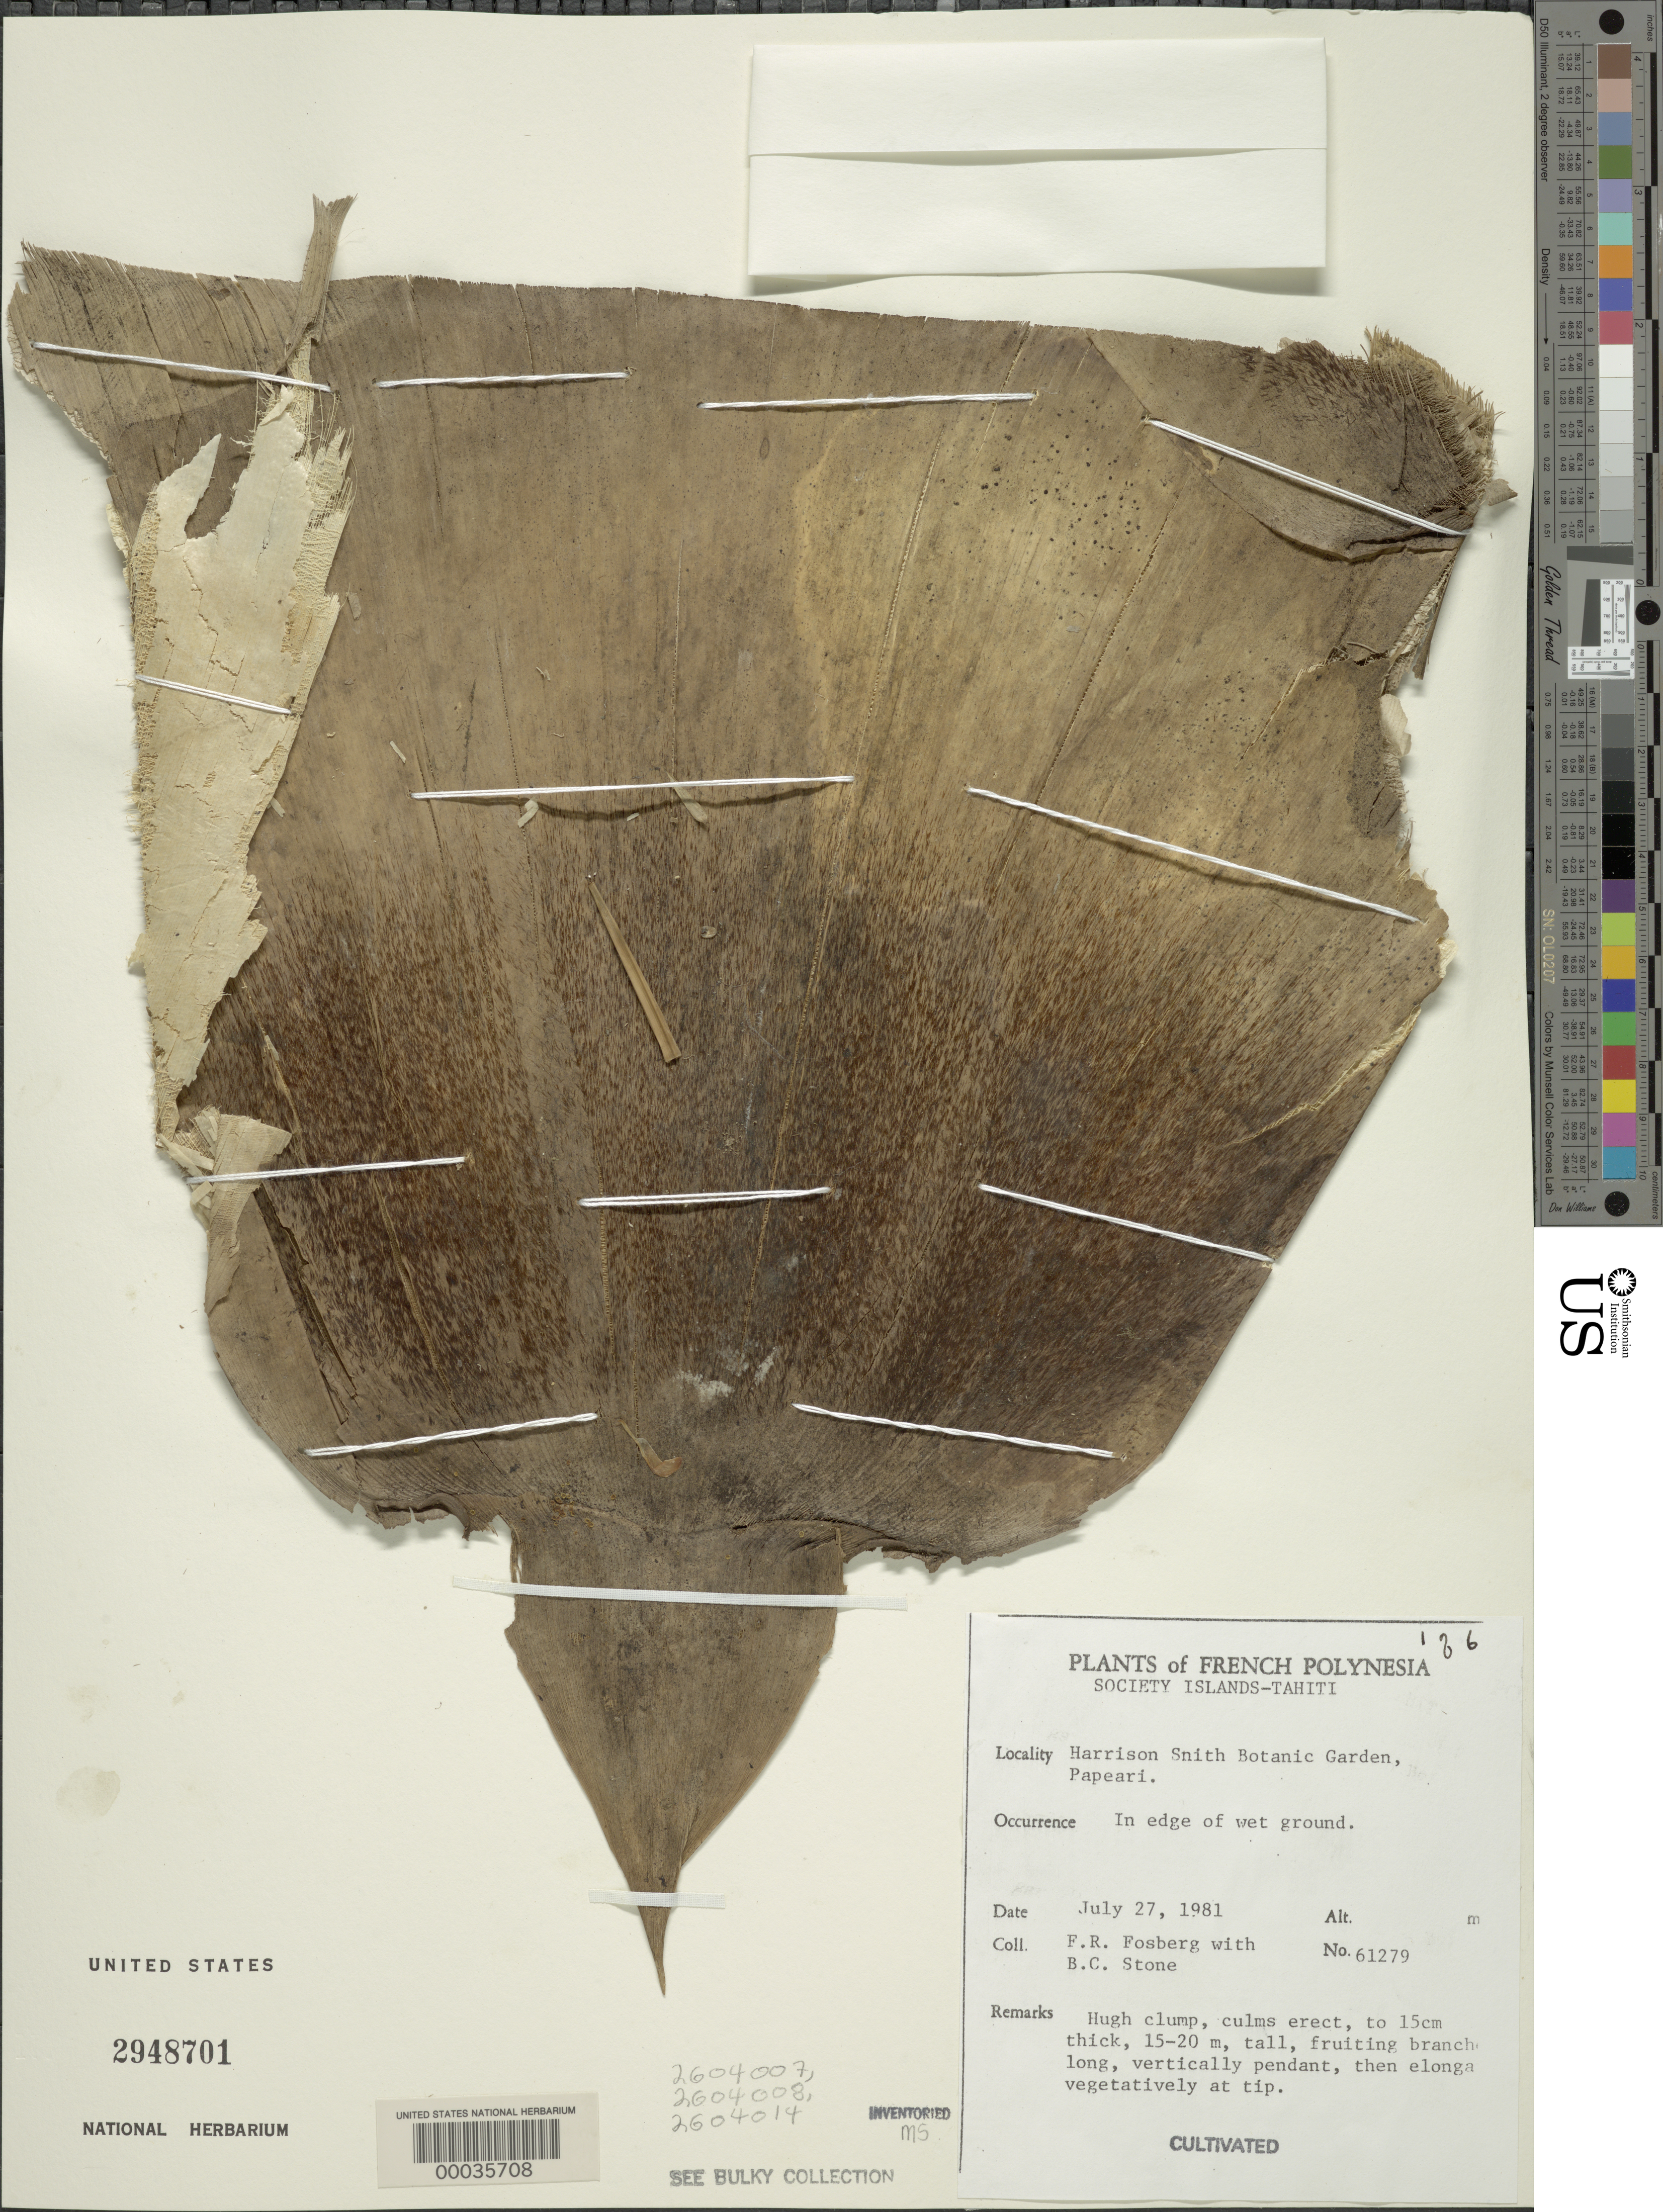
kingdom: Plantae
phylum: Tracheophyta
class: Liliopsida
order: Poales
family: Poaceae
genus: Dendrocalamus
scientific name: Dendrocalamus sp.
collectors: F. R. Fosberg & B. C. Stone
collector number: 61279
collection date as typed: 27 Jul 1981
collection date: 1981-07-27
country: French Polynesia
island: Tahiti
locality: Harrison smith botanical gardens - papeari [Society Is.]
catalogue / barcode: US 2948701